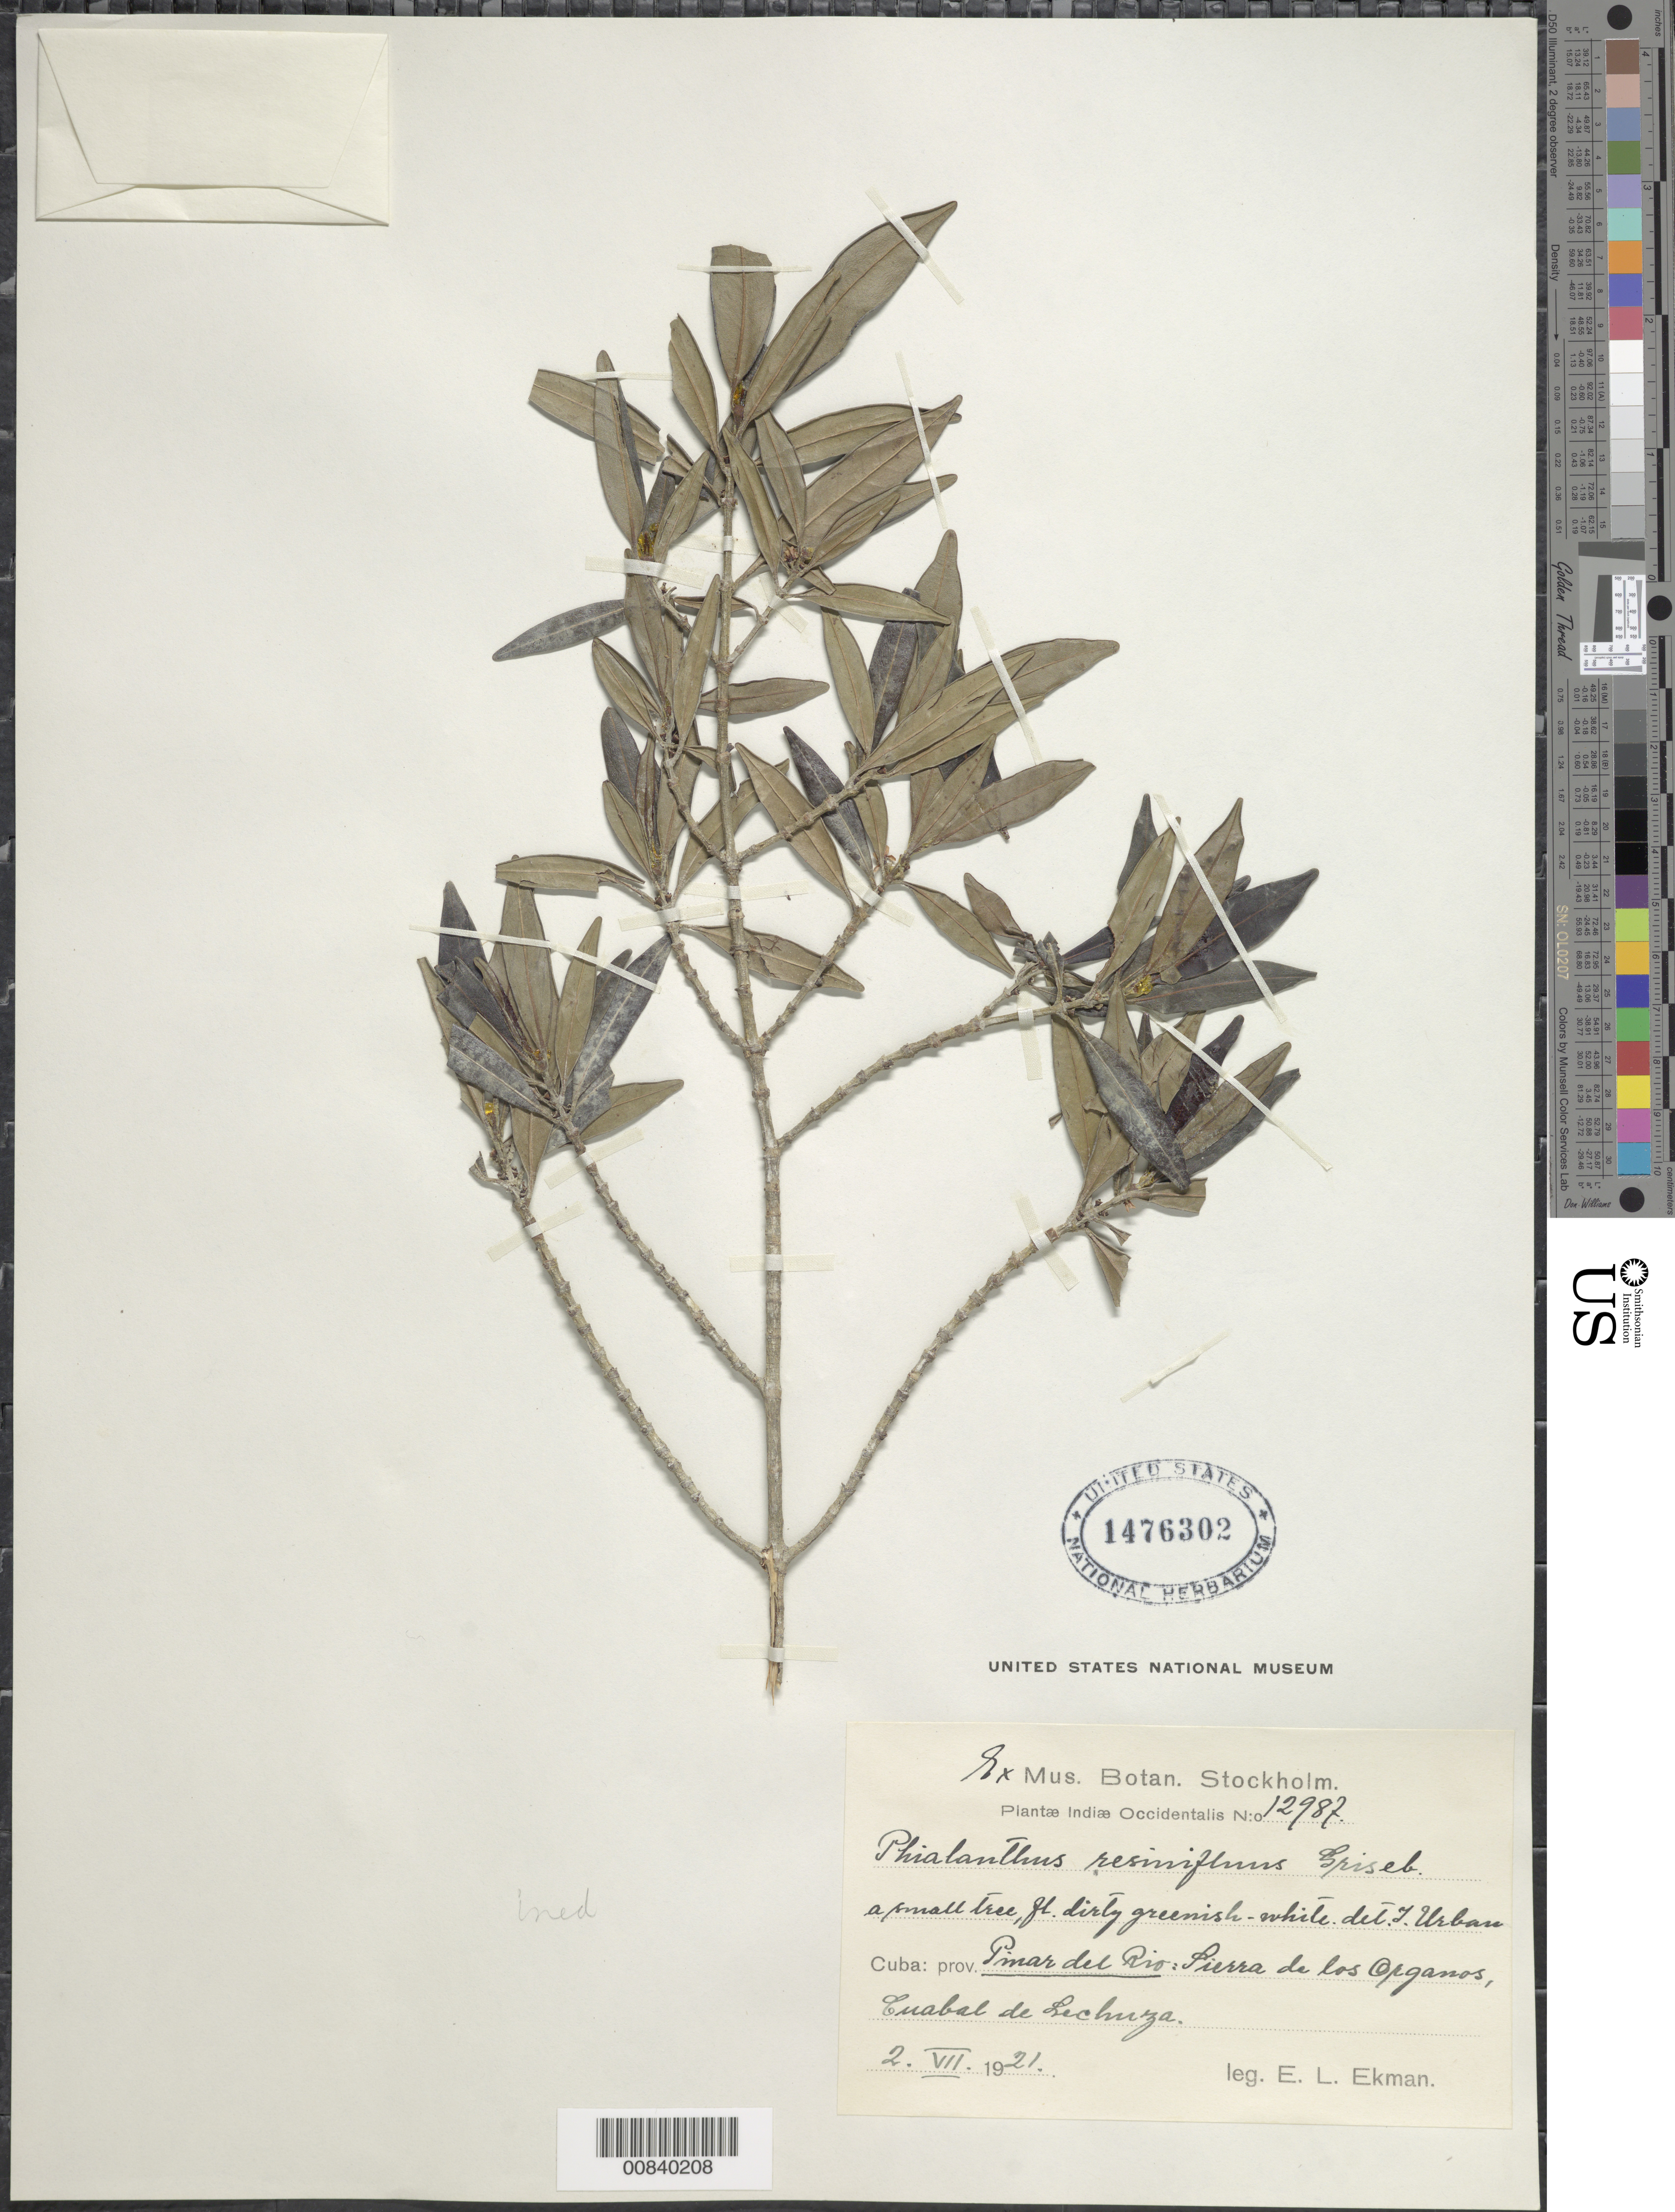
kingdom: Plantae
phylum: Tracheophyta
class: Magnoliopsida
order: Gentianales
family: Rubiaceae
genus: Phialanthus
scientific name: Phialanthus resinifluus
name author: Griseb.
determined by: Urban, Ignatz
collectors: E. L. Ekman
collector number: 12987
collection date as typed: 02 Jul 1921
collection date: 1921-07-02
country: Cuba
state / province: Pinar del Río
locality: Sierra de los Organos, Cuabal de Lechuza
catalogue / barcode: US 1476302